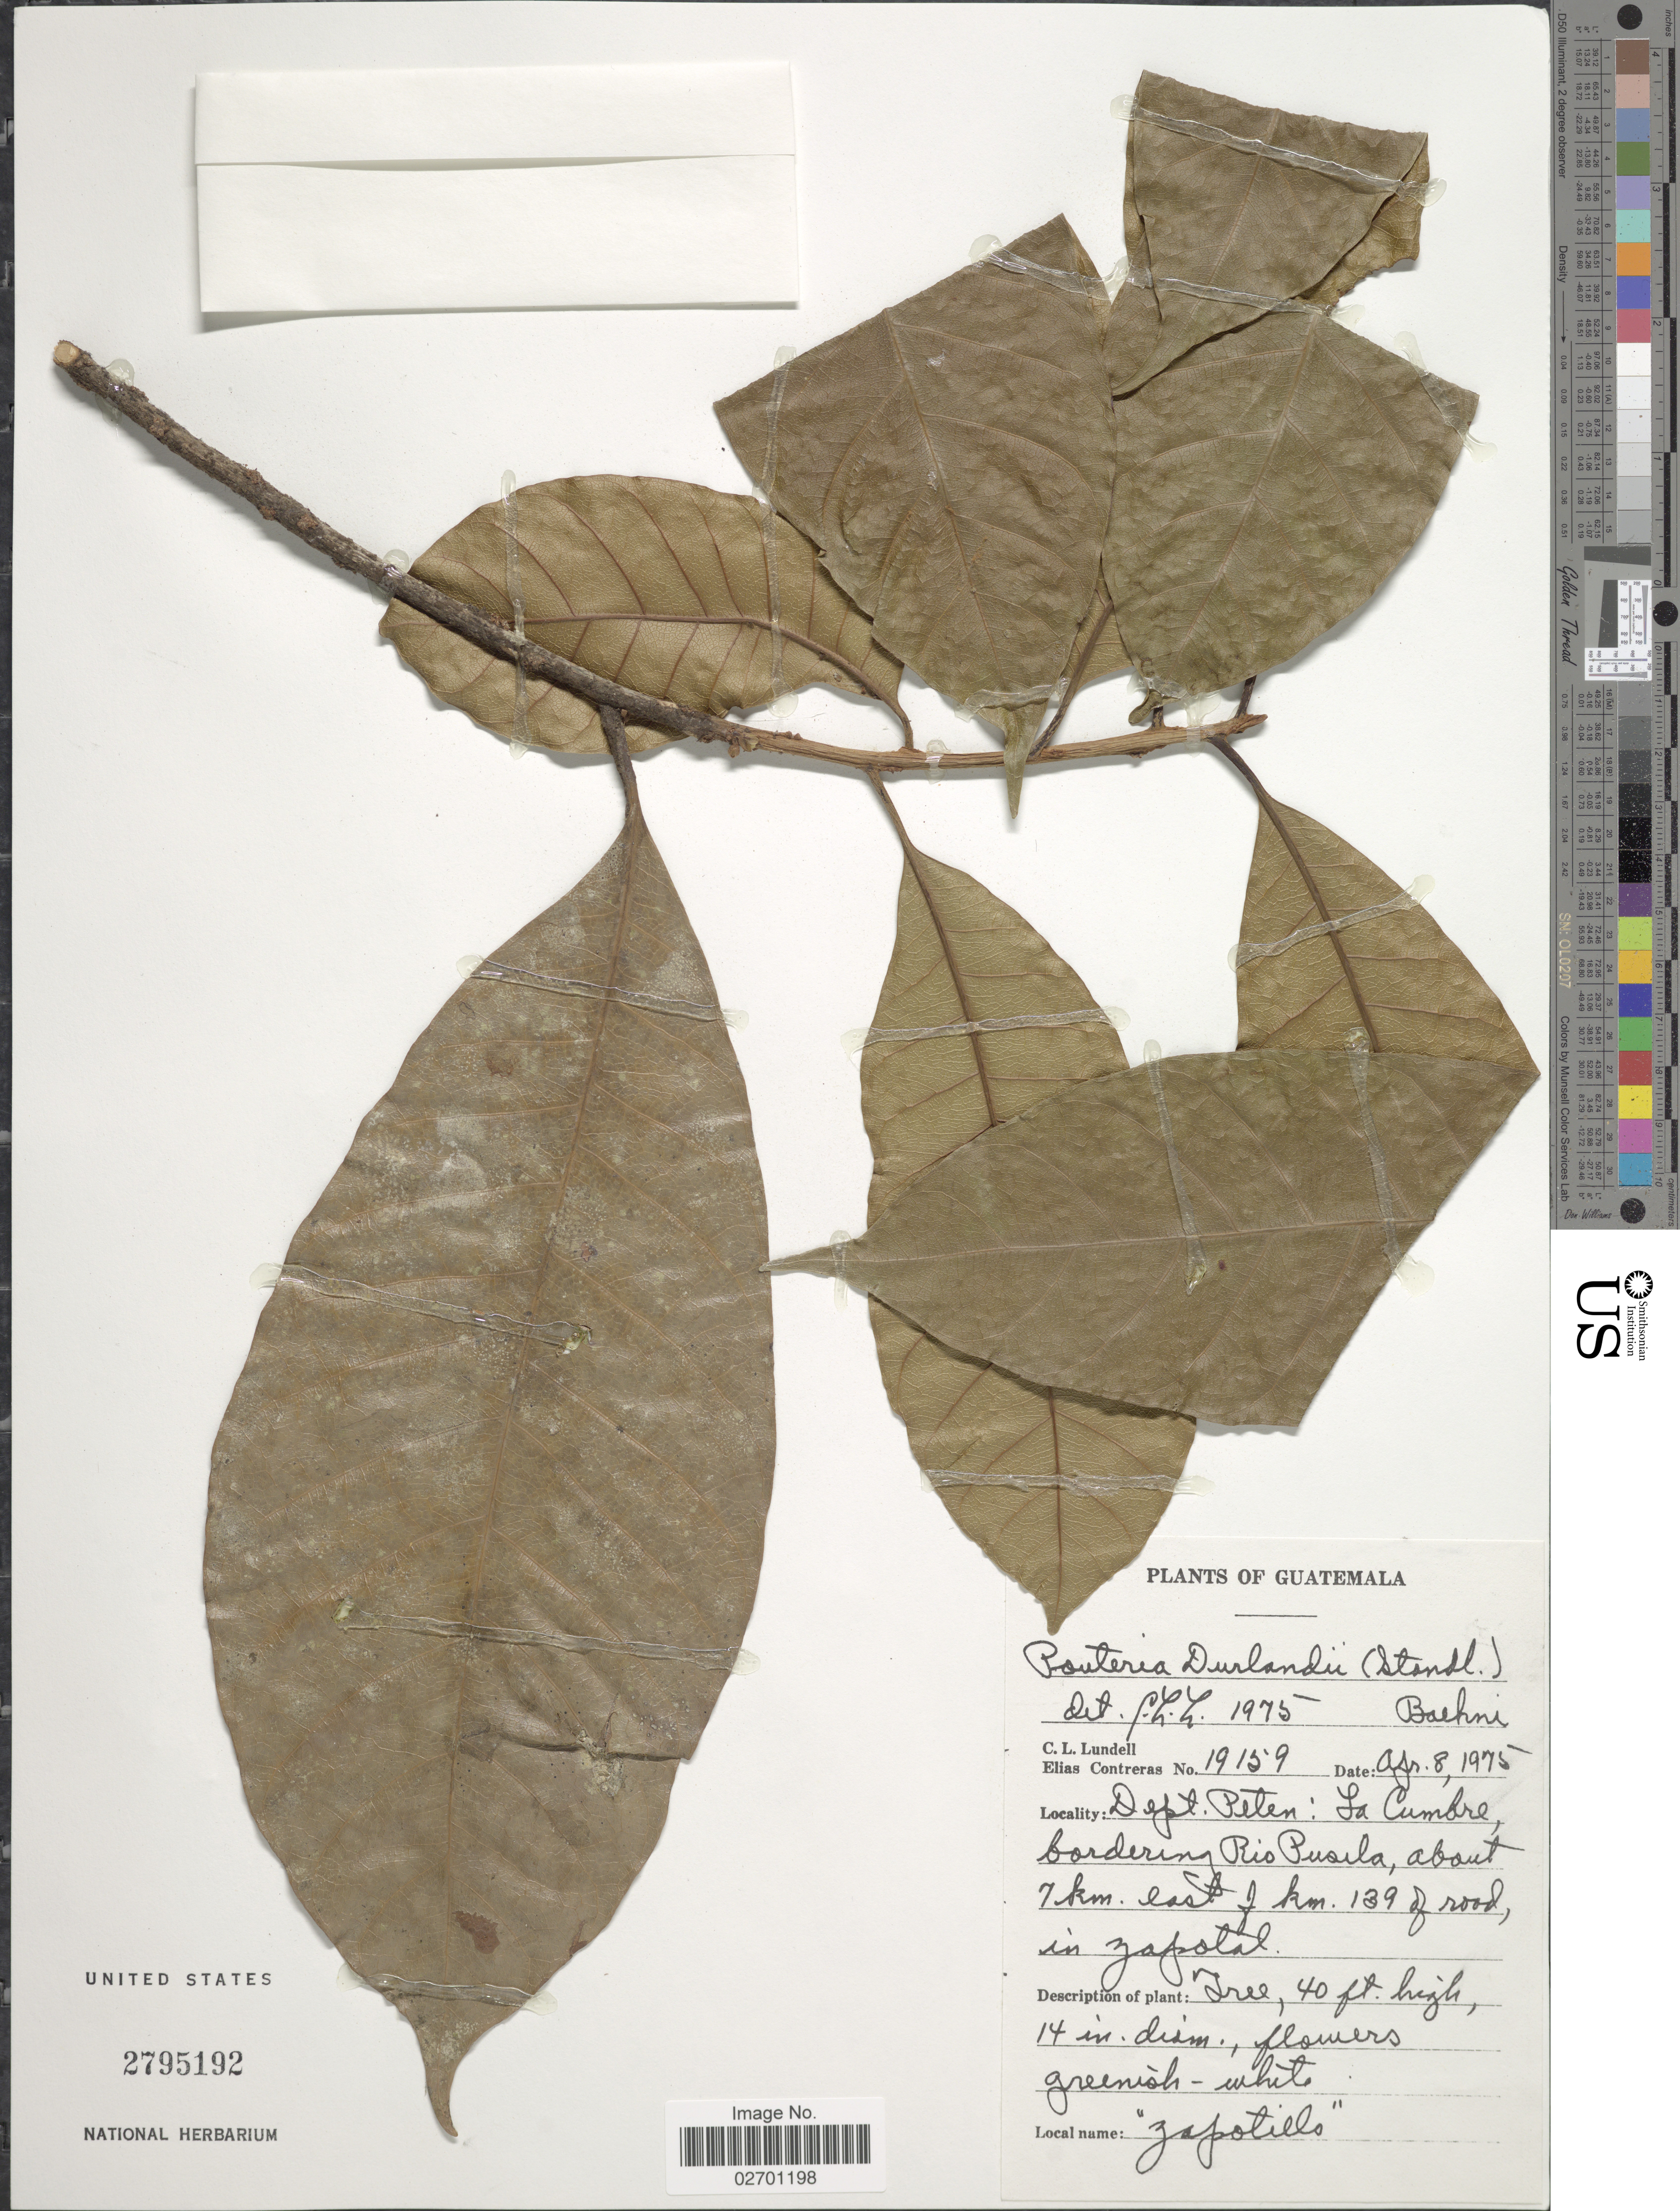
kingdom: Plantae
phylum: Tracheophyta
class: Magnoliopsida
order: Ericales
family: Sapotaceae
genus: Pouteria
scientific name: Pouteria durlandii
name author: (Standl.) Baehni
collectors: C. L. Lundell & E. Contreras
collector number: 19159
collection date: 1975-04-08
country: Guatemala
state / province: El Petén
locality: La Cumbre, bordering Rio Pusila, about 7 km. east of km. 139 of road, in Zapotal.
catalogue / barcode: US 2795192